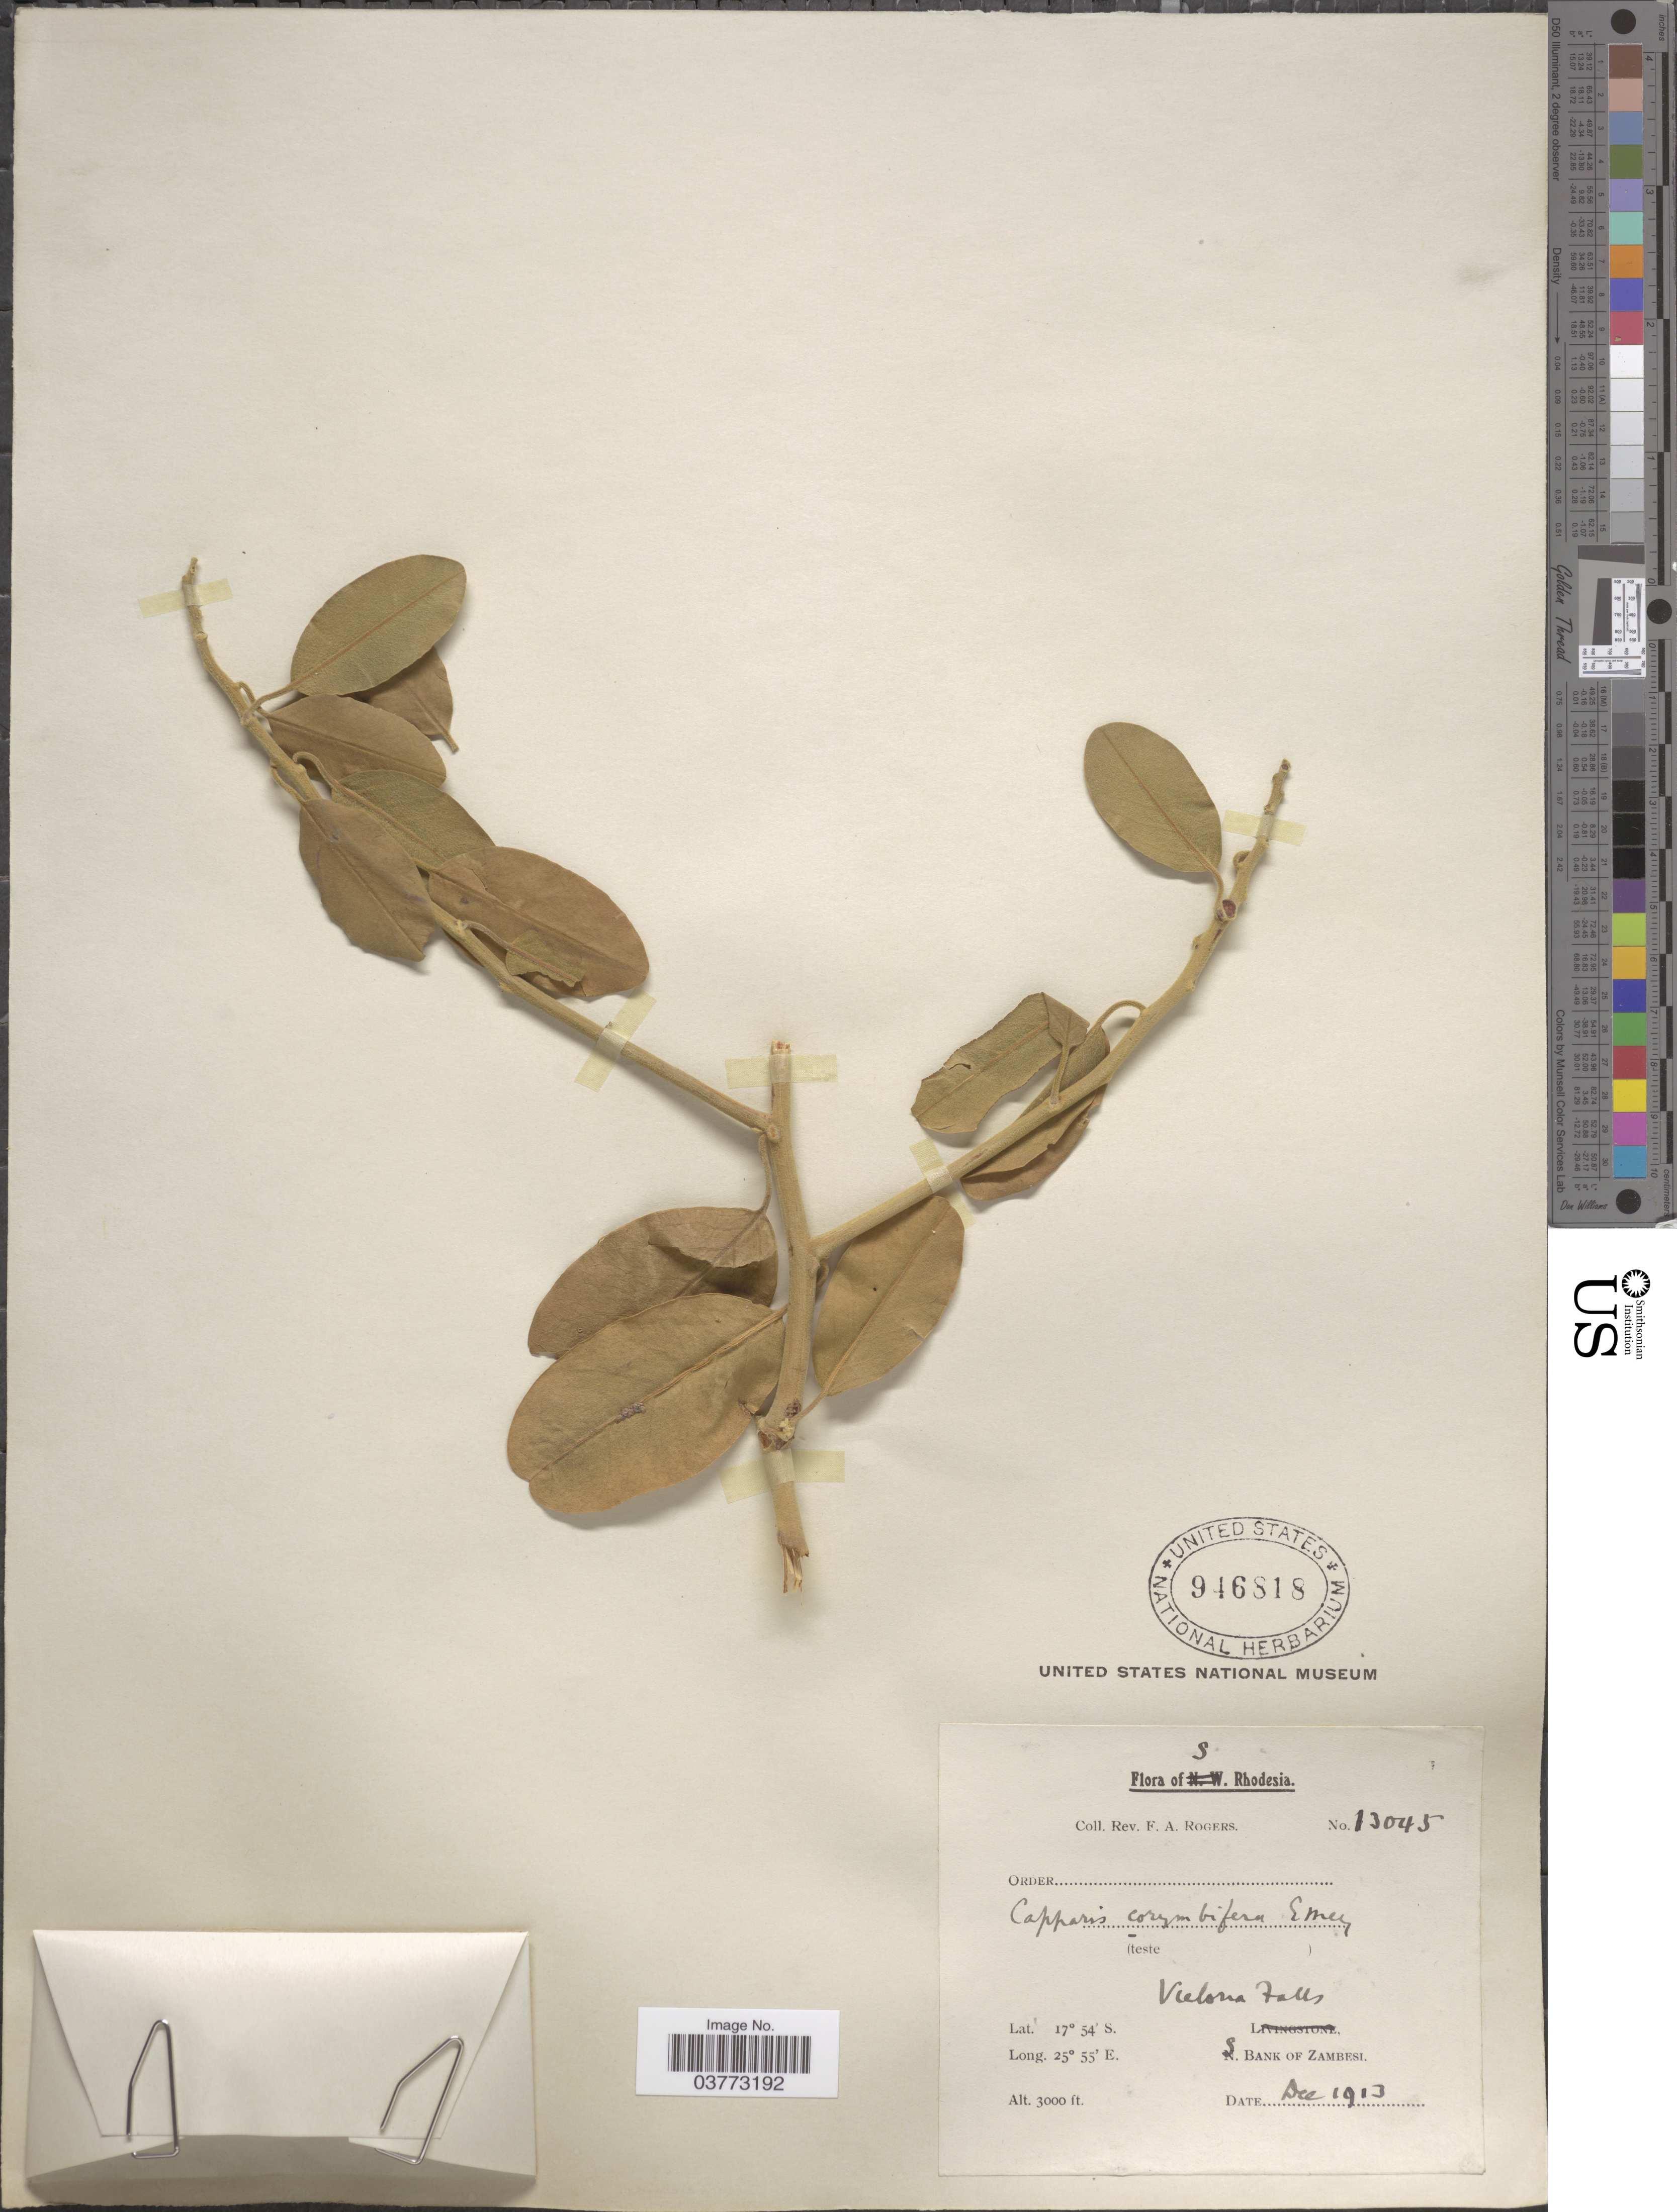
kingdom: Plantae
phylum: Tracheophyta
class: Magnoliopsida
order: Brassicales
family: Capparaceae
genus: Capparis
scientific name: Capparis corymbifera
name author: E. Mey. ex Harv. & Sond.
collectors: F. A. Rogers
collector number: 13045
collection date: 1913-12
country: Zimbabwe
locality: Victoria Falls, S. bank of Zambesi, S. Rhodesia.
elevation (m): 914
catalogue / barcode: US 946818